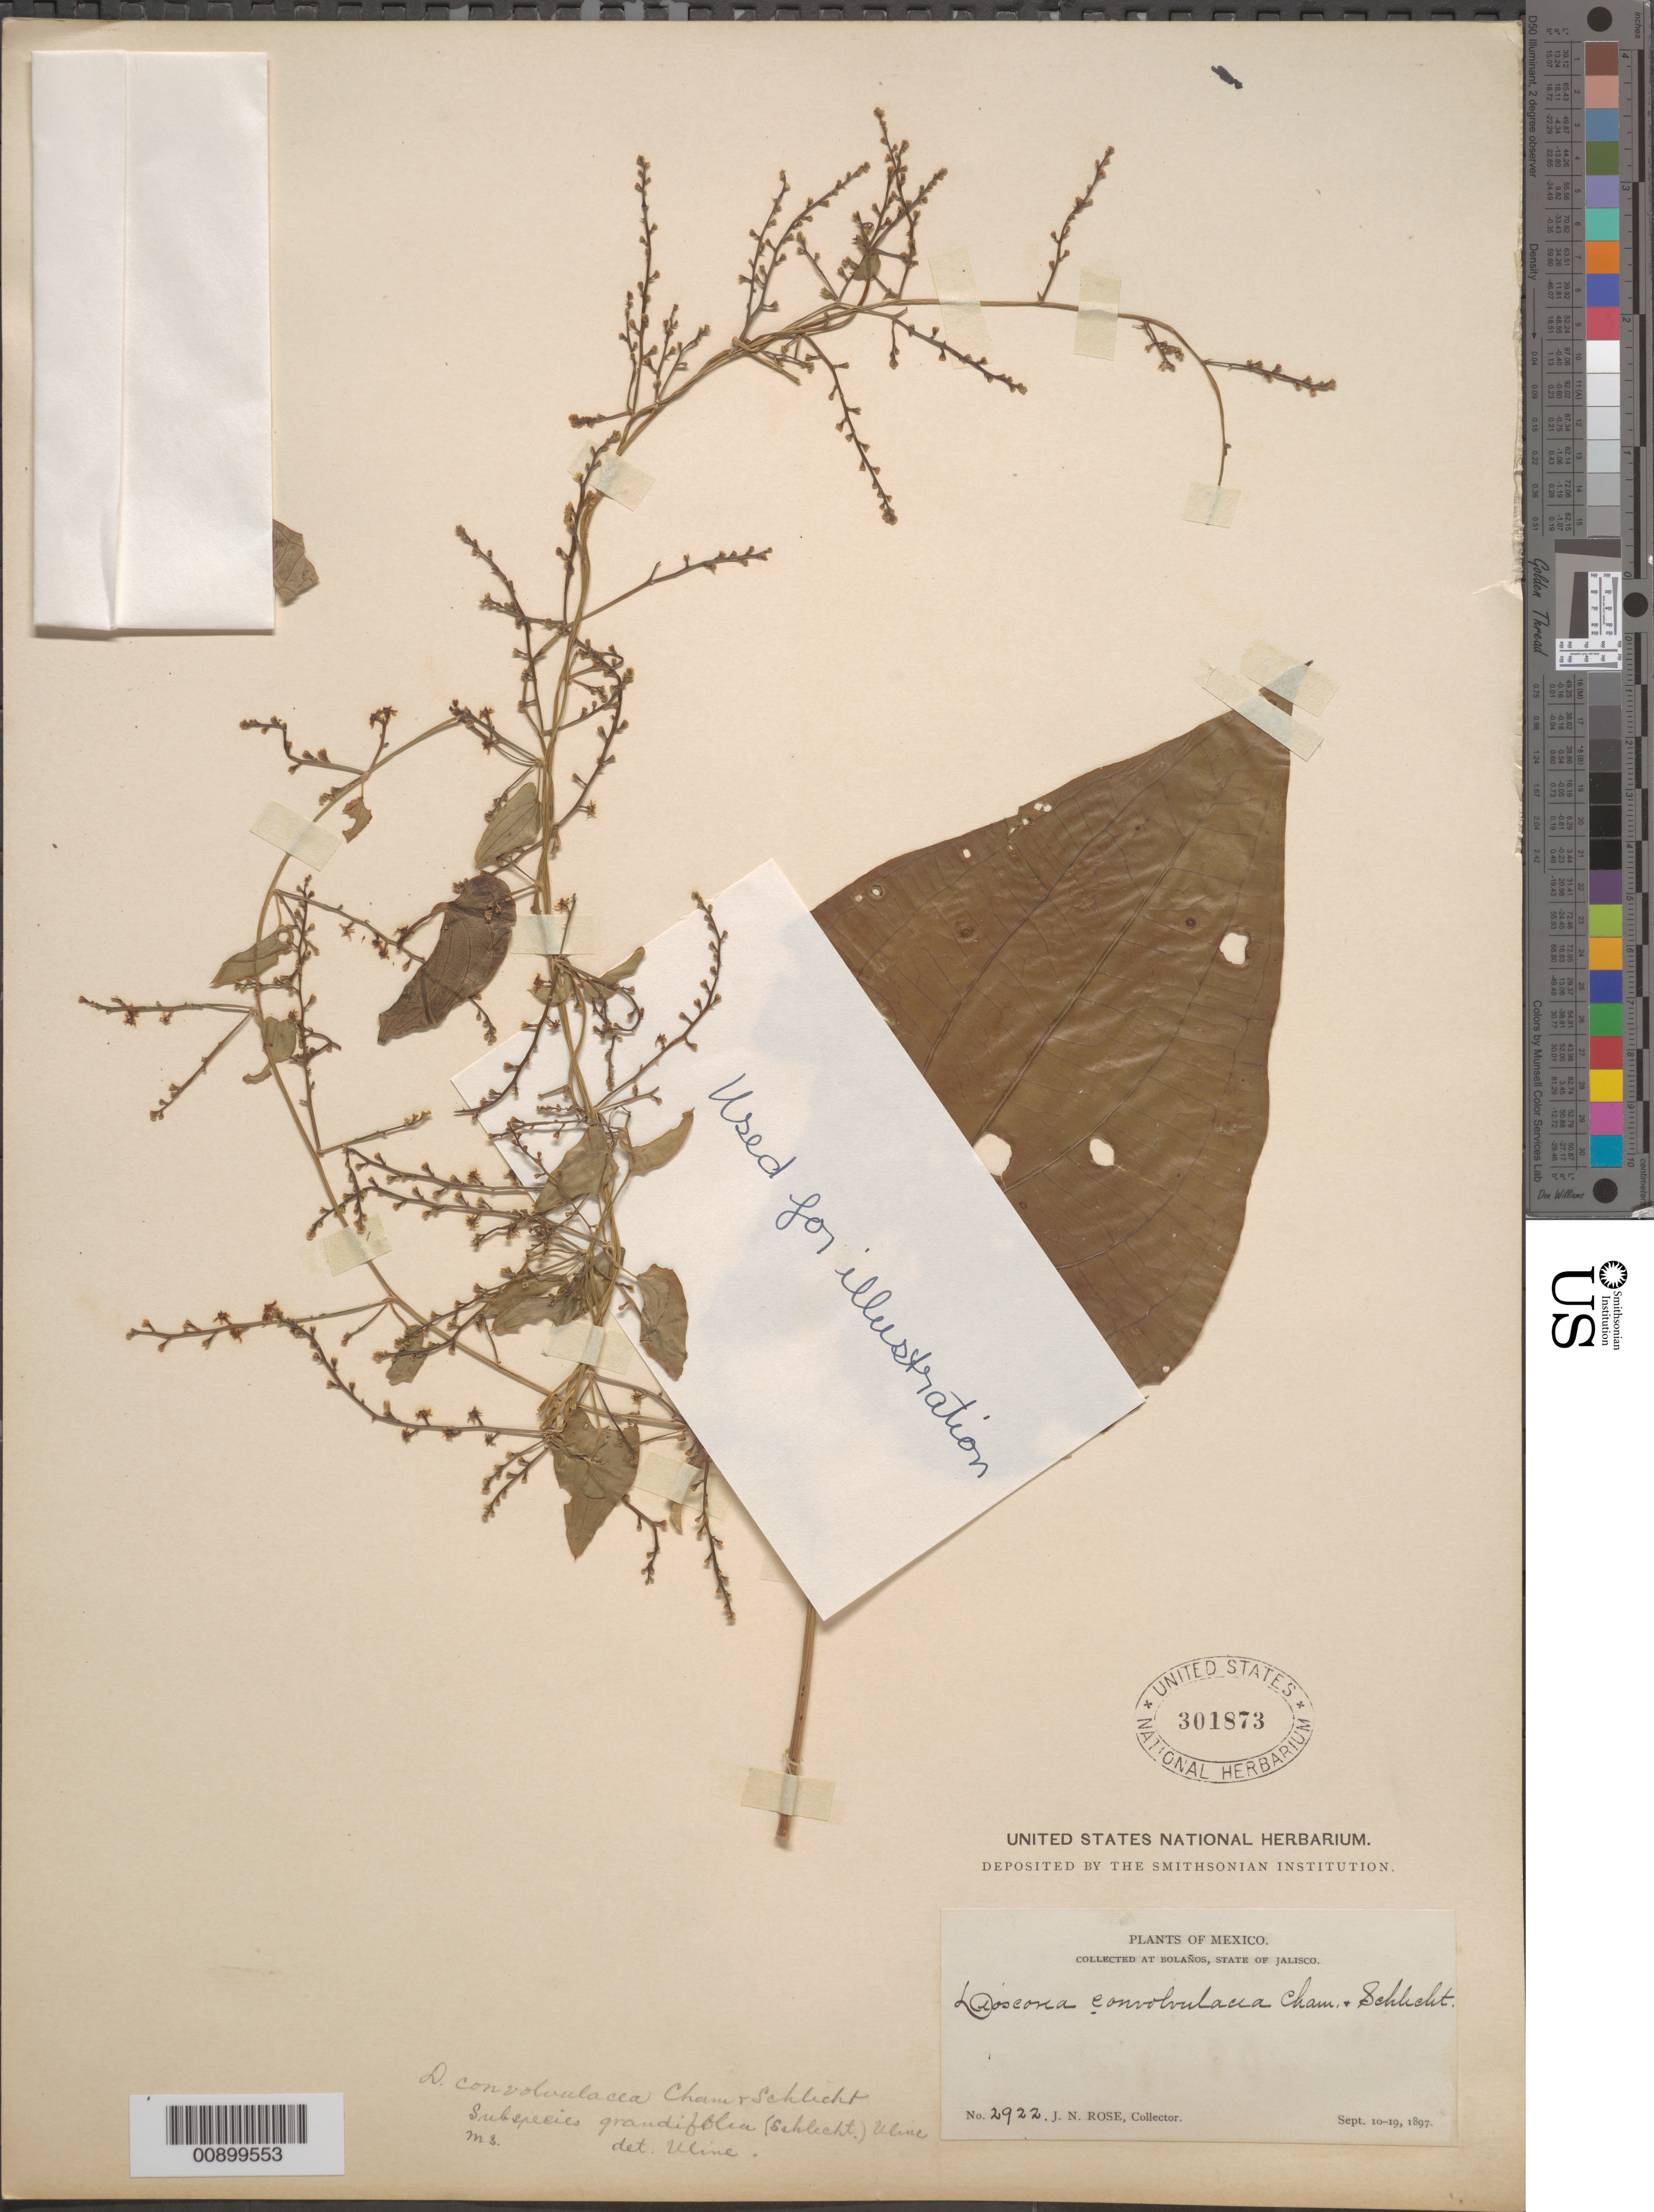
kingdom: Plantae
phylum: Tracheophyta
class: Liliopsida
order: Dioscoreales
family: Dioscoreaceae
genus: Dioscorea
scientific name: Dioscorea convolvulacea subsp. grandifolia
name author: (Schltdl.) Uline ex R. Knuth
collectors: J. N. Rose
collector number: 2922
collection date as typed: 10 Sep 1897 to 19 Sep 1897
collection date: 1897-09-10/1897-09-19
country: Mexico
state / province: Jalisco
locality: Bolaños, State of Jalisco.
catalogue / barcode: US 301873